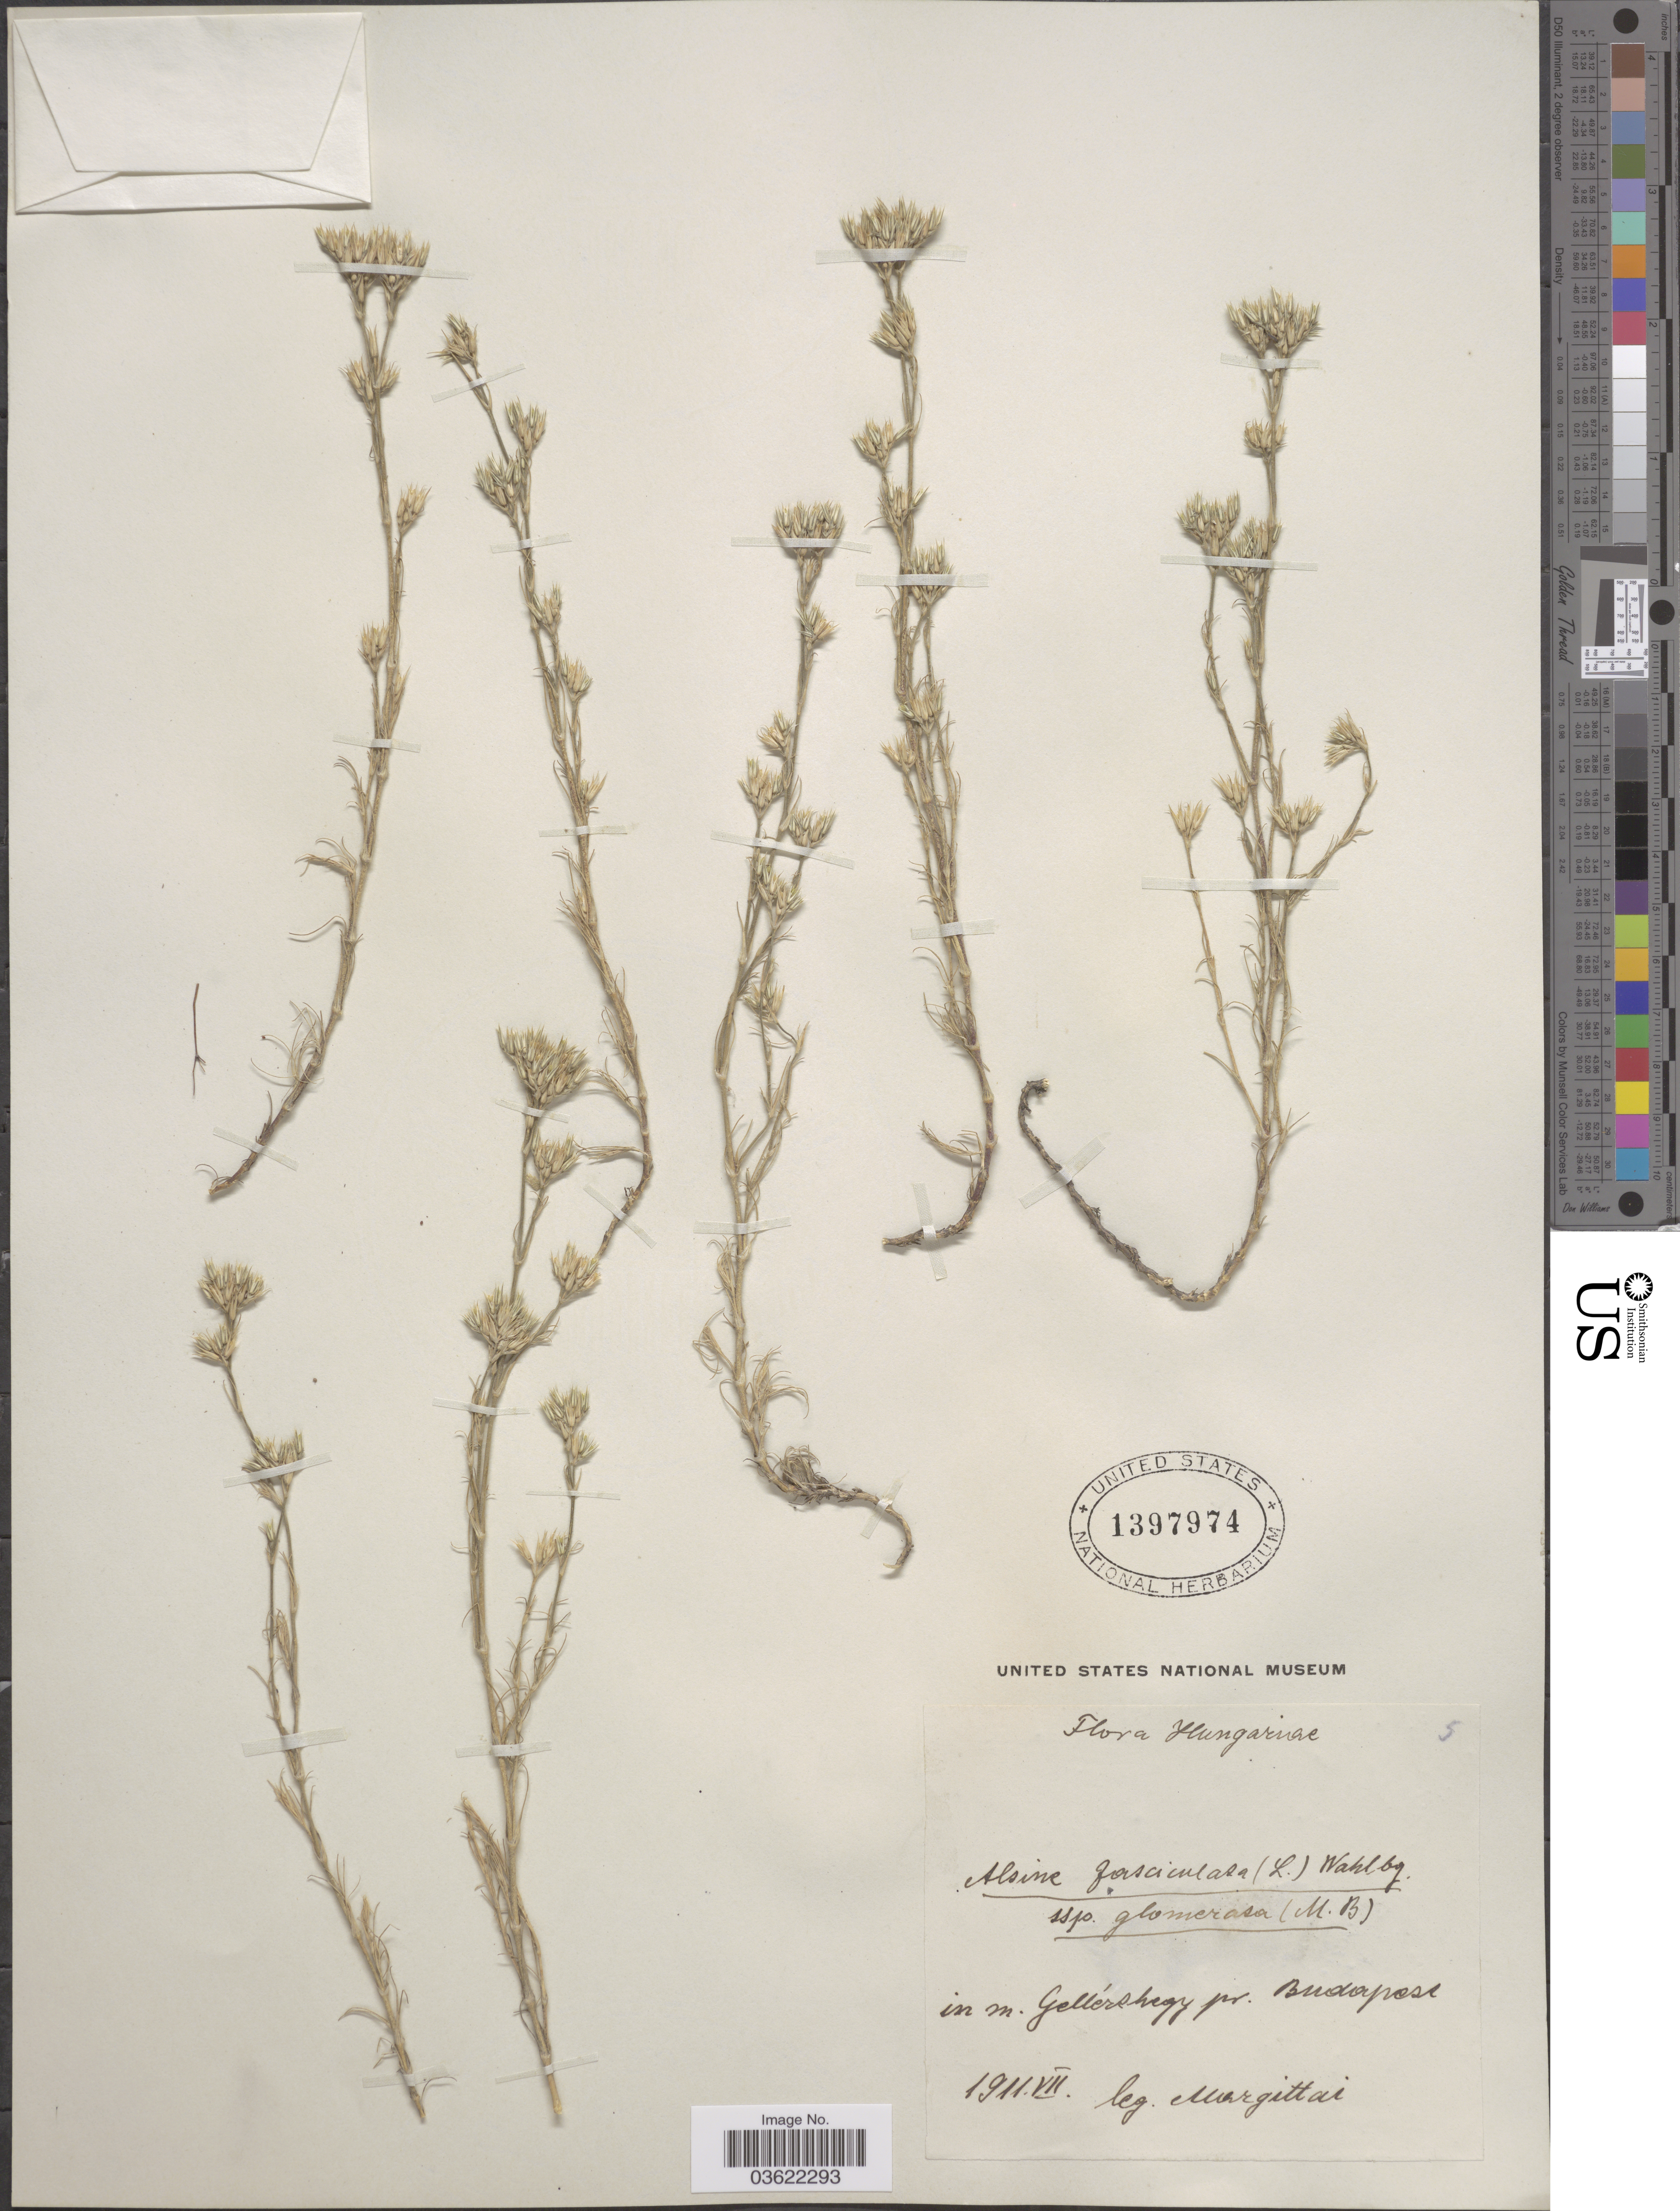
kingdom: Plantae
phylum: Tracheophyta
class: Magnoliopsida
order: Caryophyllales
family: Caryophyllaceae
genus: Arenaria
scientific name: Arenaria fasciculata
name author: L.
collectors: A. Margittai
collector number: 5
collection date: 1911-07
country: Hungary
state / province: Budapest, Capital District of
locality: In m. Gelléshegy pr. Budapest.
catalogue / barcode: US 1397974